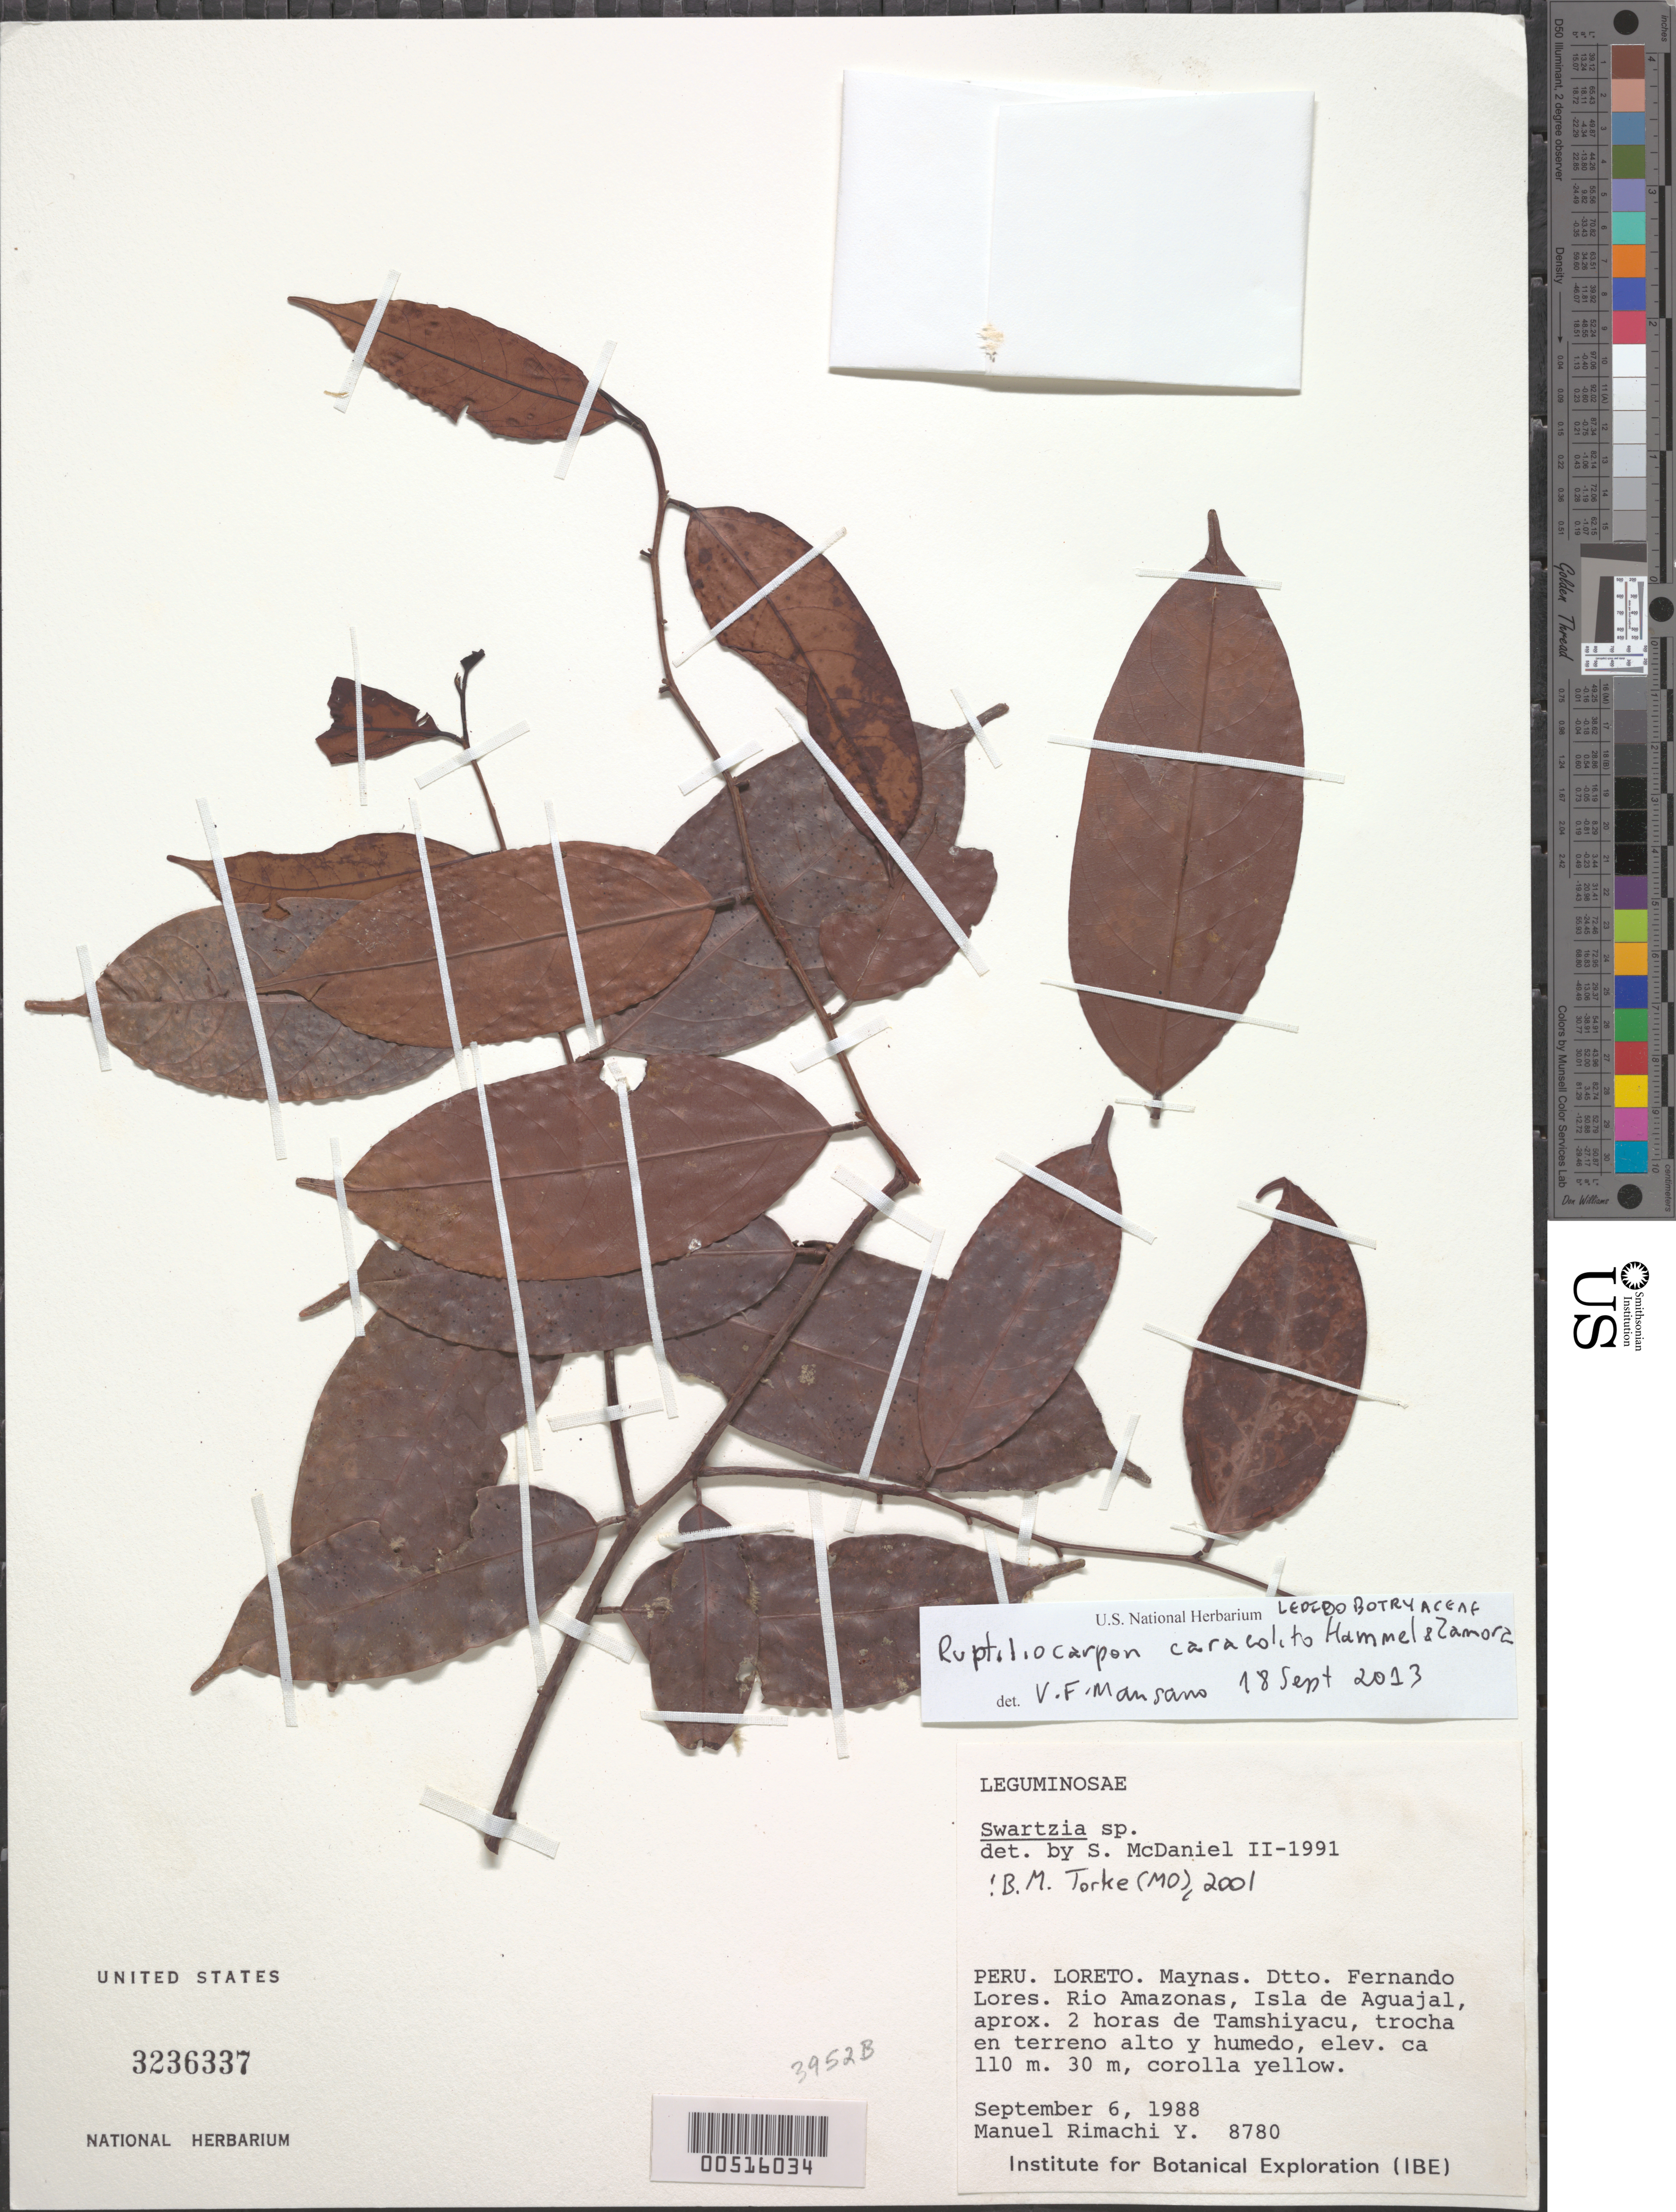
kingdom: Plantae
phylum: Tracheophyta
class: Magnoliopsida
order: Celastrales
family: Lepidobotryaceae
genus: Ruptiliocarpon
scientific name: Ruptiliocarpon caracolito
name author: Hammel & N. Zamora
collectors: M. Rimachi Y.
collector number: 8780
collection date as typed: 06 Sep 1988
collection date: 1988-09-06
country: Peru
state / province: Loreto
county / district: Maynas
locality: Fernando Lores, Río Amazonas, Isla de Aguajal, Tamshiyacu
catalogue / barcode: US 3236337